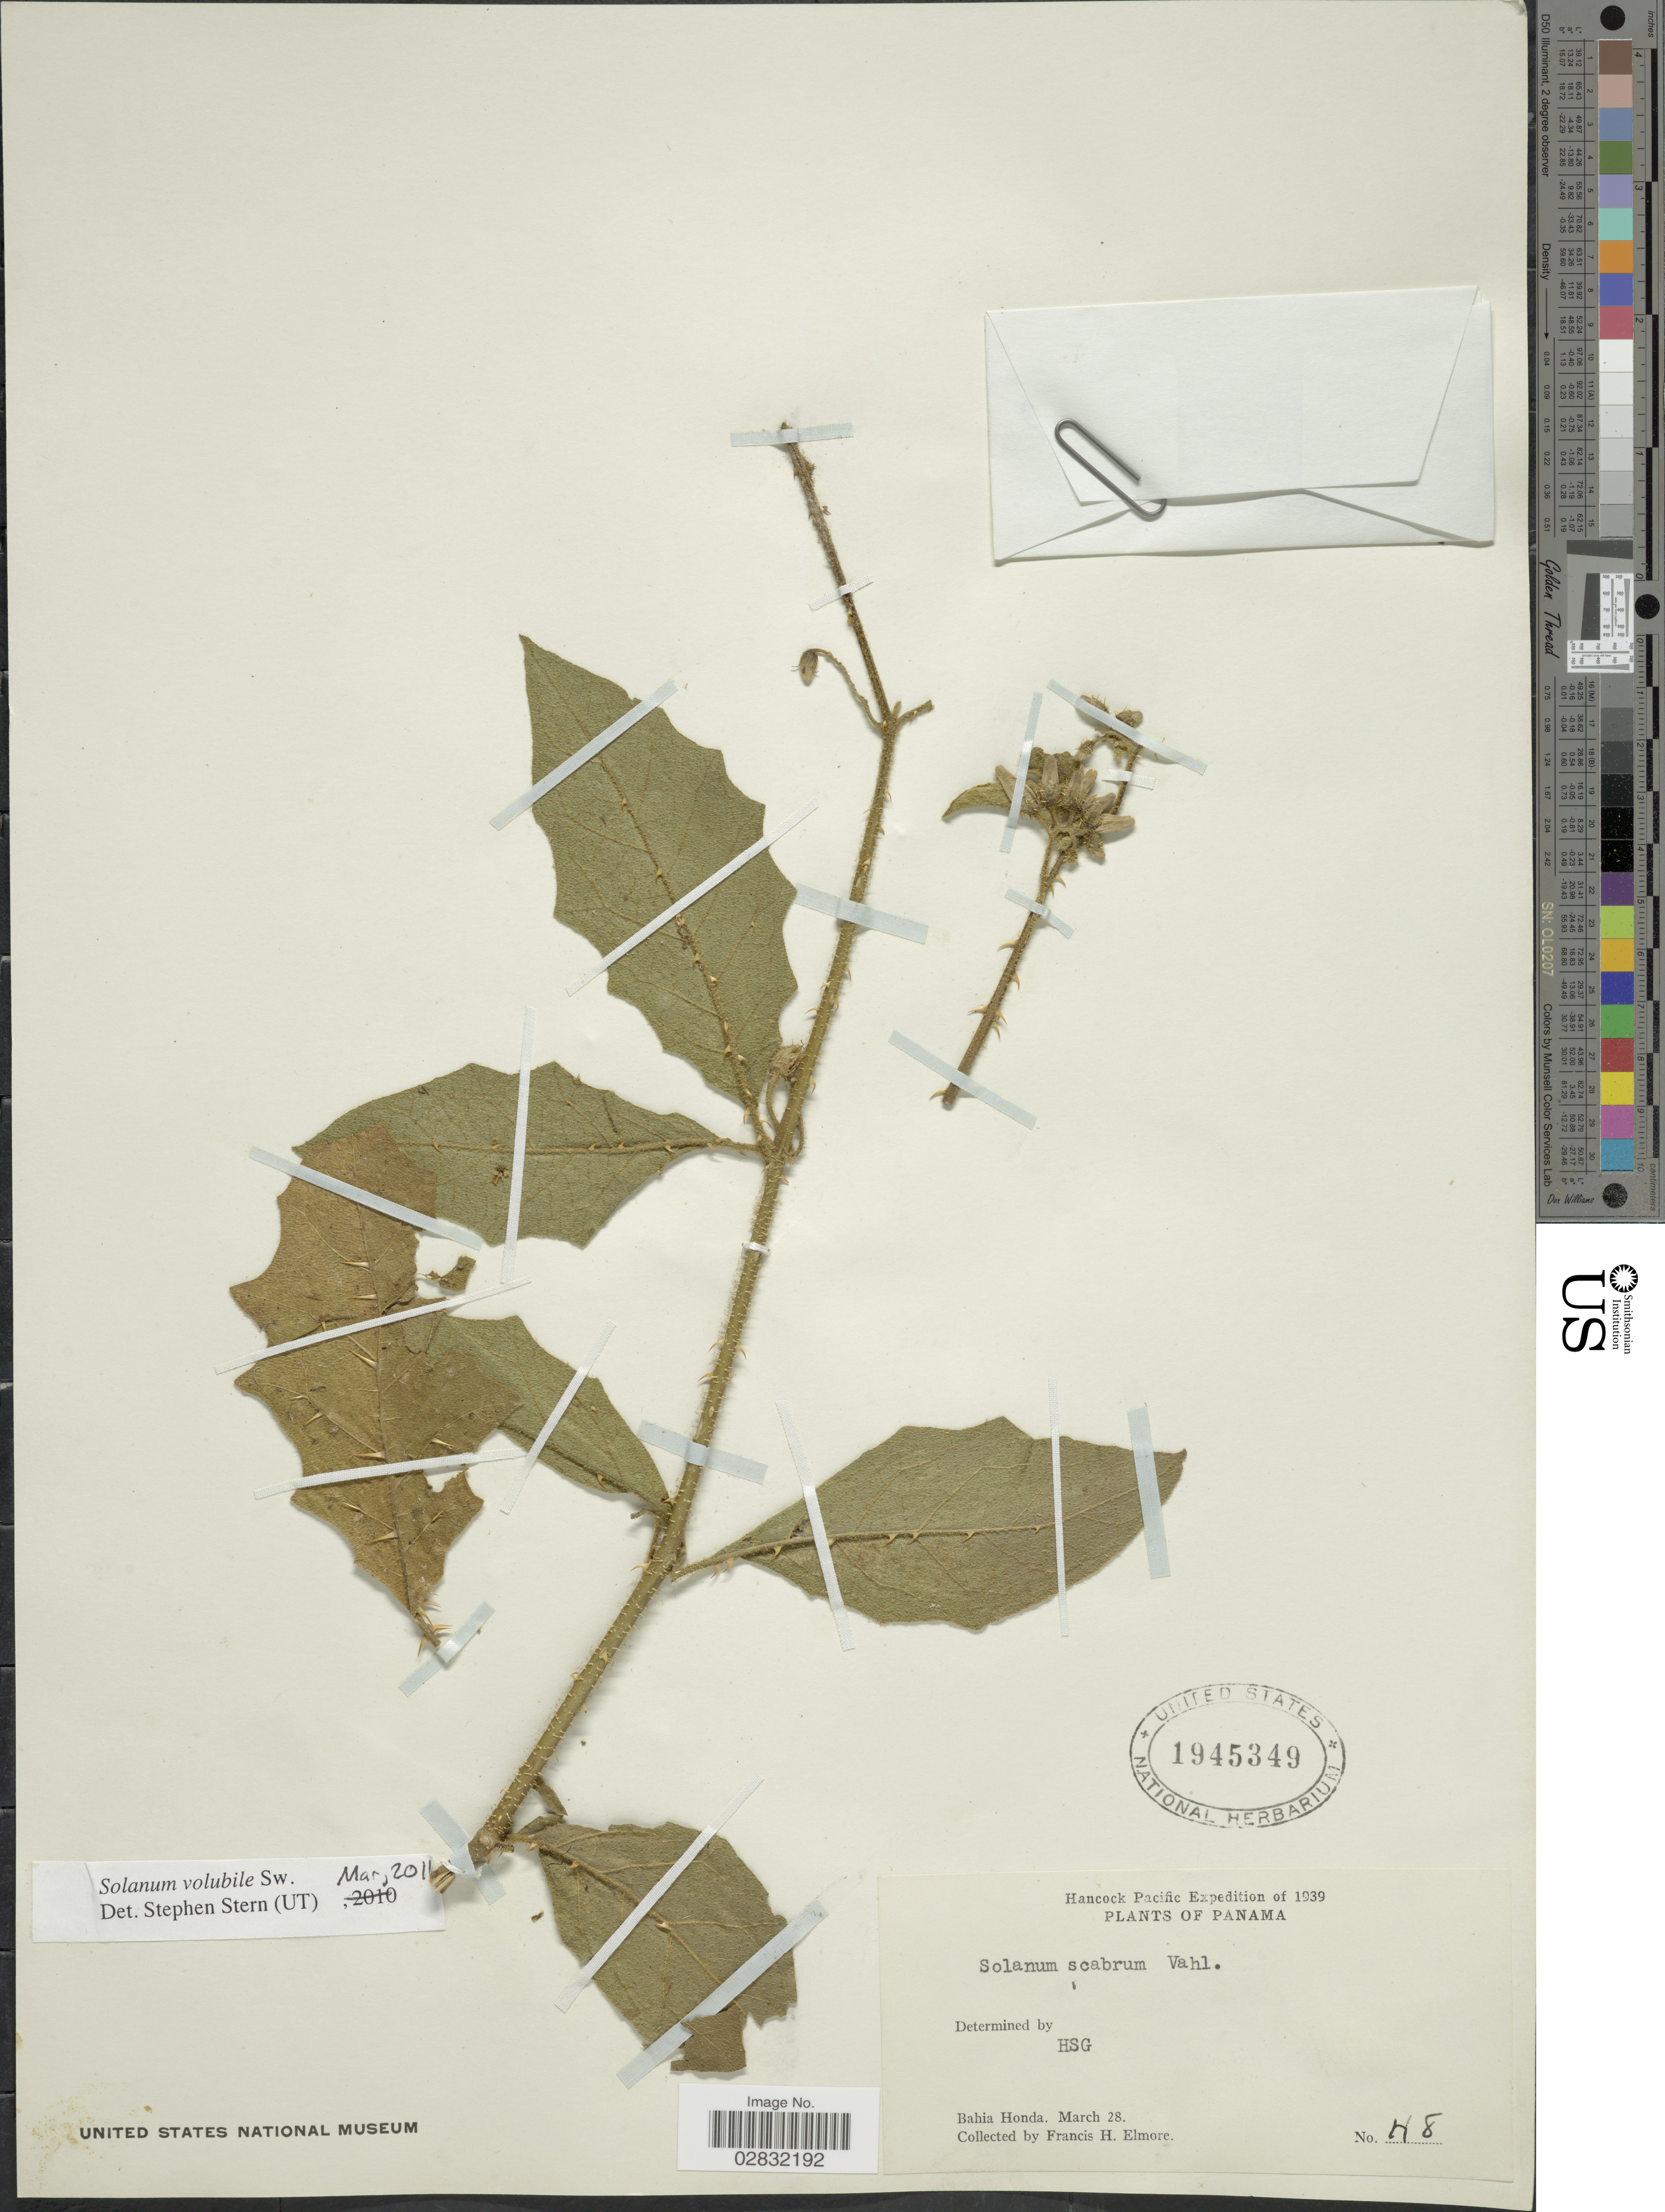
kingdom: Plantae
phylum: Tracheophyta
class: Magnoliopsida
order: Solanales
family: Solanaceae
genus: Solanum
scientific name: Solanum volubile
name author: Sw.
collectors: F. H. Elmore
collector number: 48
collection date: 1939-03-28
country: Panama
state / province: Panamá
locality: Bahia Honda.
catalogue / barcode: US 1945349